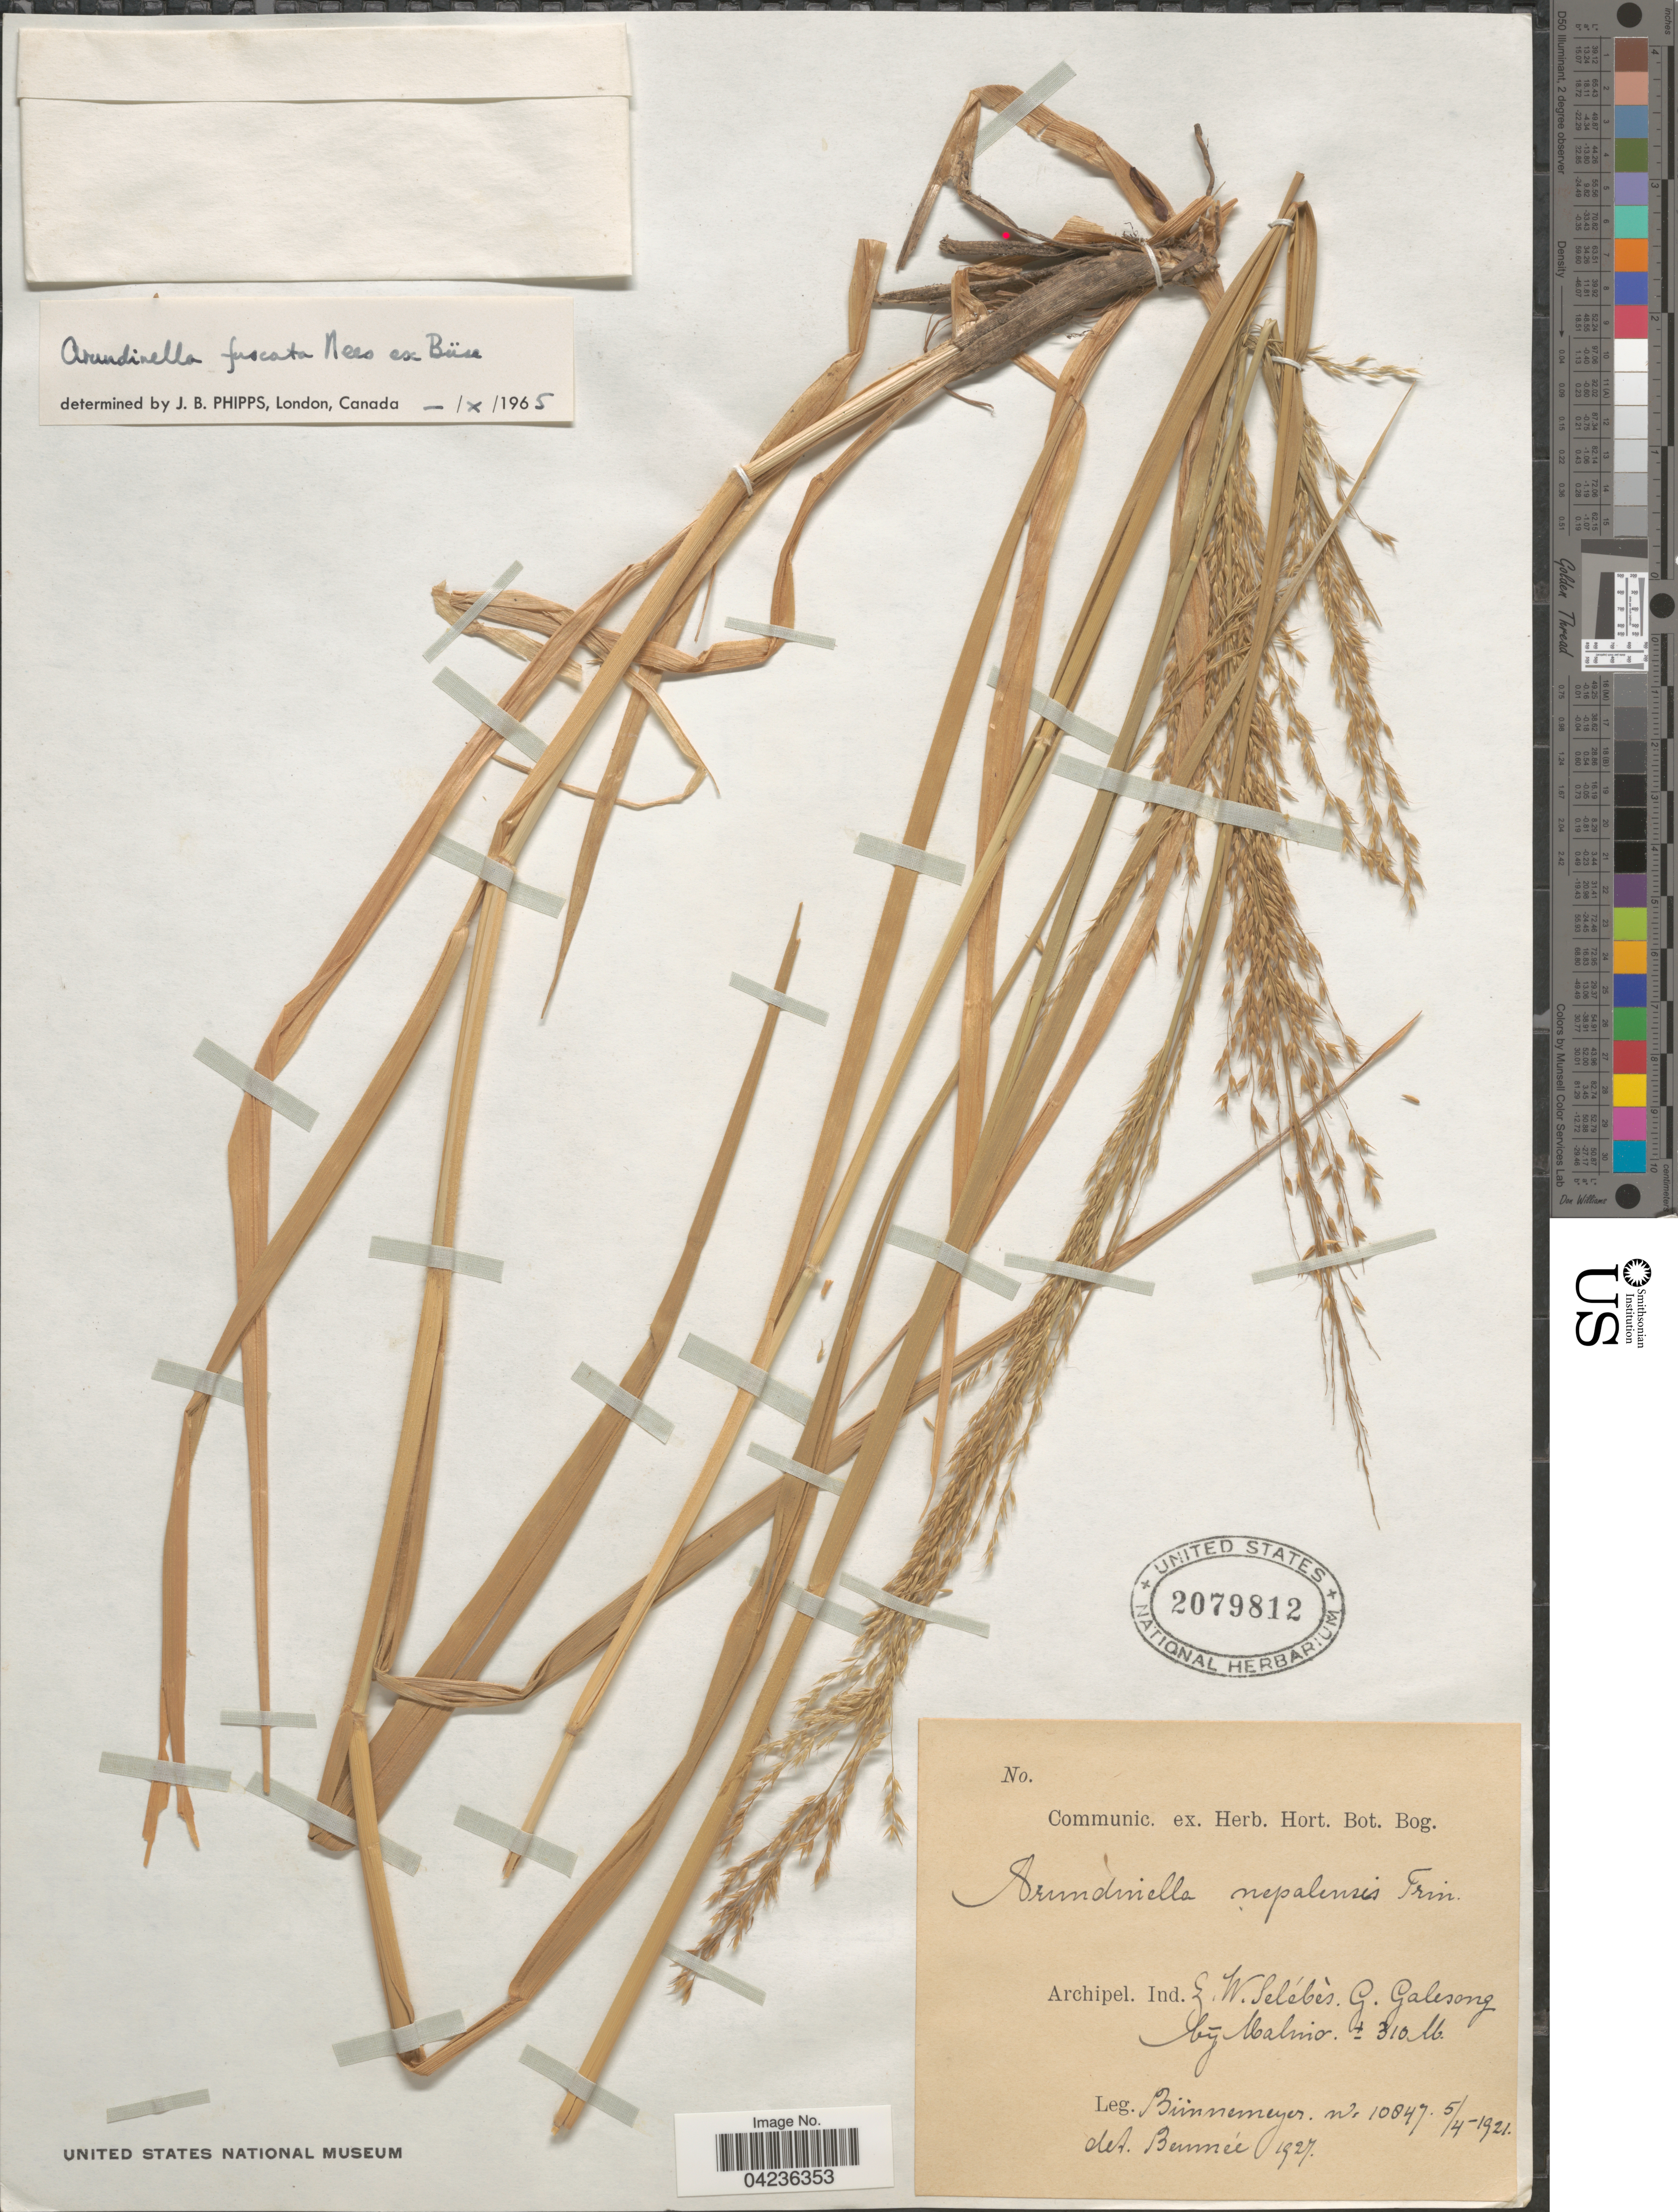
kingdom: Plantae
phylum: Tracheophyta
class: Liliopsida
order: Poales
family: Poaceae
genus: Arundinella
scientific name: Arundinella fuscata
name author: Steud.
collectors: Bunnemeyer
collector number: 10847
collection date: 1921-04-05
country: Indonesia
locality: Archipel. Ind. Z.W. Selébès. G. Galesong bij Malino.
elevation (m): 310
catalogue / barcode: US 2079812